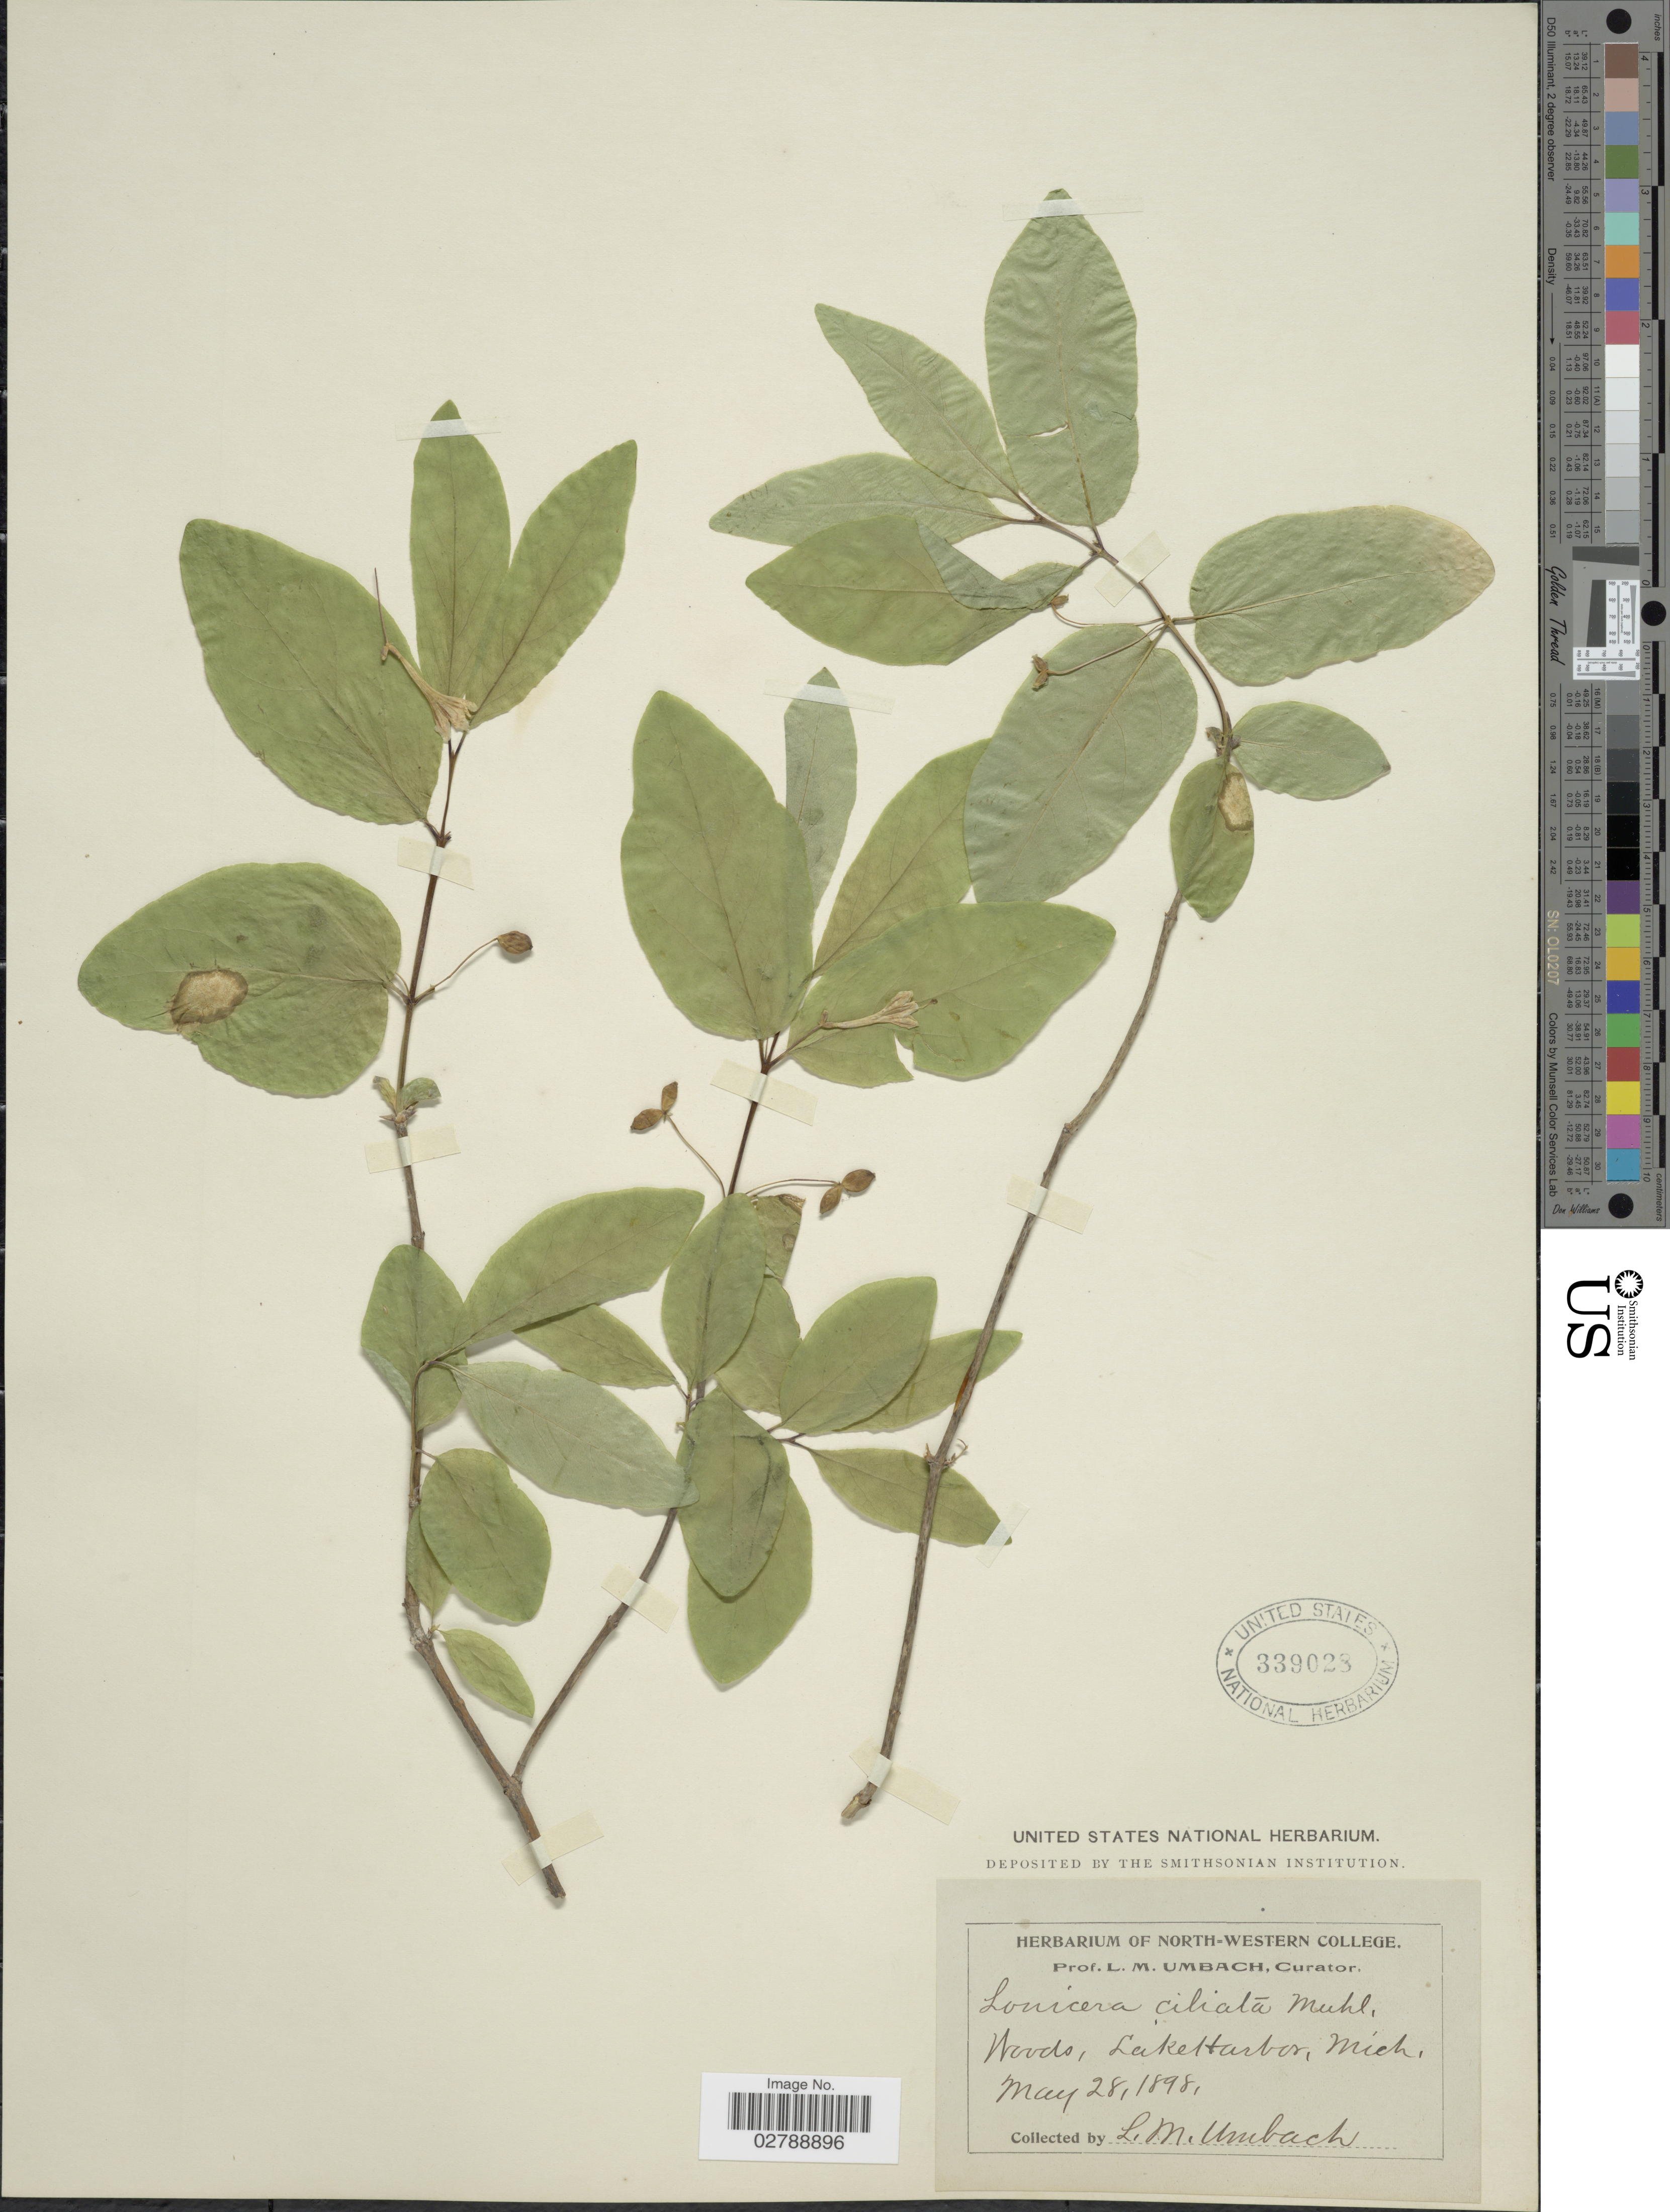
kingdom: Plantae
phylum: Tracheophyta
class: Magnoliopsida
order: Dipsacales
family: Caprifoliaceae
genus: Lonicera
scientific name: Lonicera canadensis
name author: Bartram & W. Bartram ex Marshall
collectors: L. M. Umbach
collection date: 1898-05-28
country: United States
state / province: Michigan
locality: Woods, Lake Harbor. Mich.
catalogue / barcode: US 339028